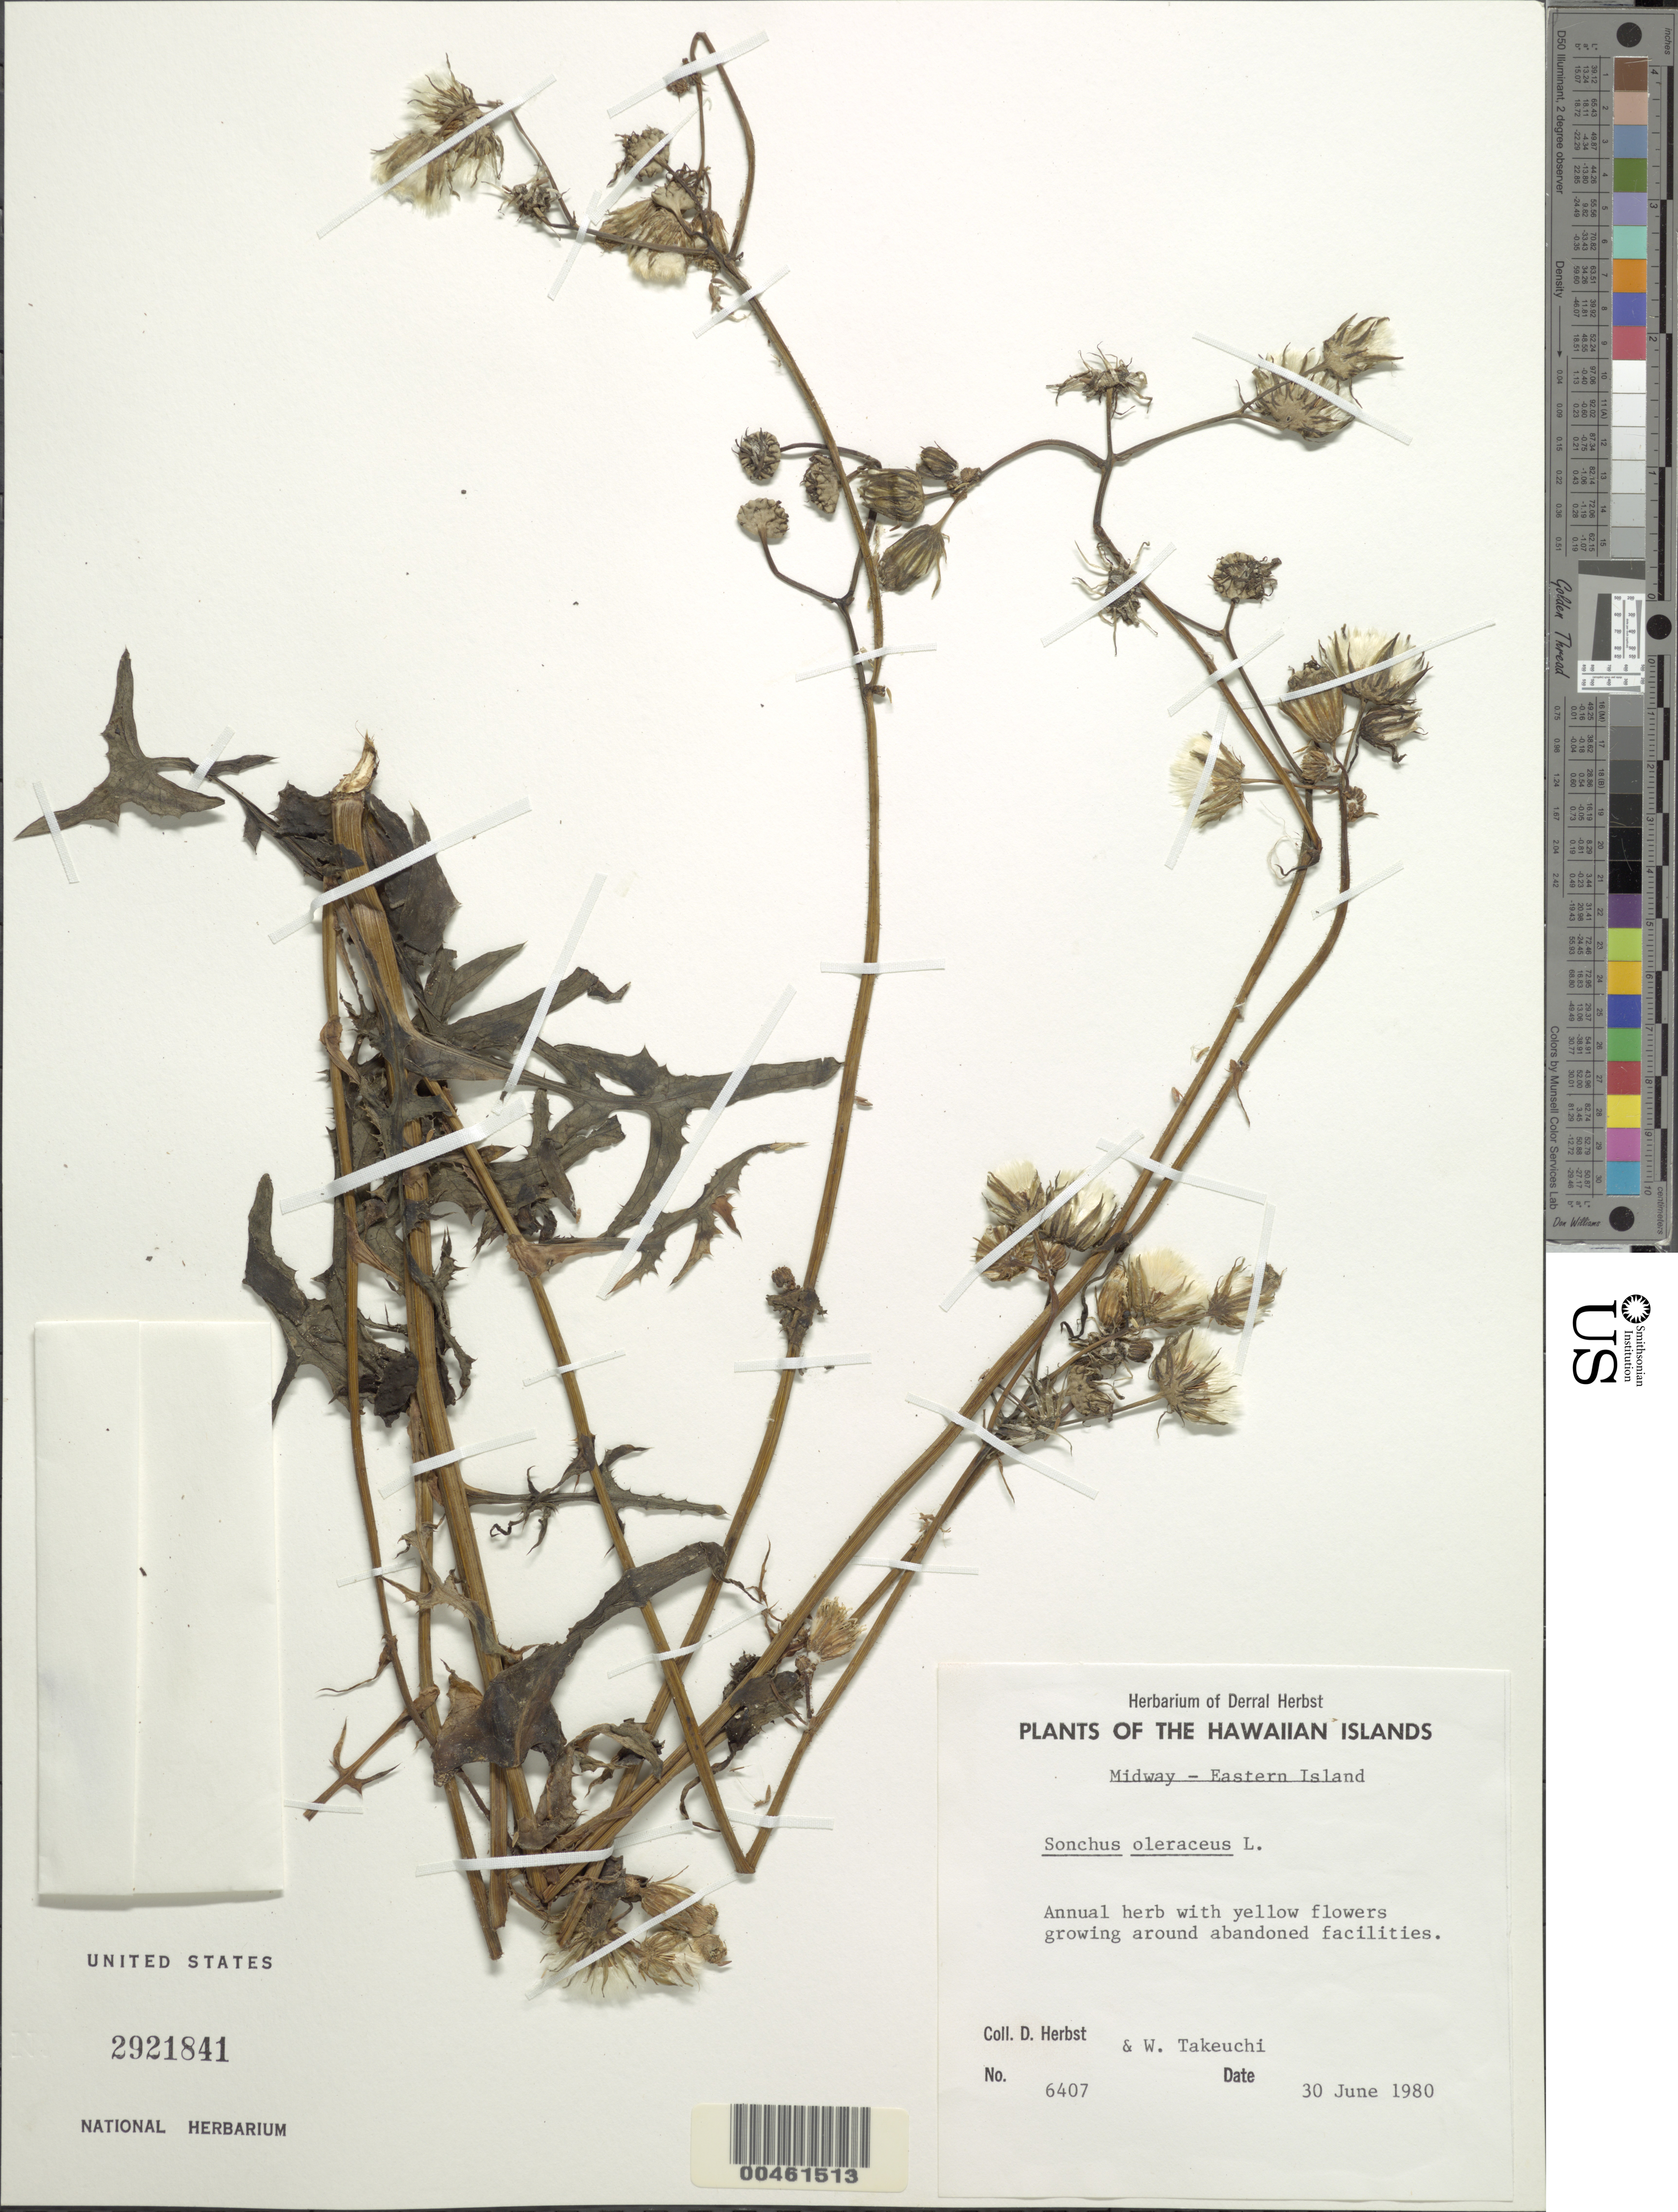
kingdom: Plantae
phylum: Tracheophyta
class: Magnoliopsida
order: Asterales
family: Asteraceae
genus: Sonchus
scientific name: Sonchus oleraceus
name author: L.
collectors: D. R. Herbst & W. N. Takeuchi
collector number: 6407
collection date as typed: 30 Jun 1980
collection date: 1980-06-30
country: U.S. Administered Pacific Islands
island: Midway Atoll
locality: Around adandoned facilities, Eastern Islet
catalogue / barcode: US 2921841